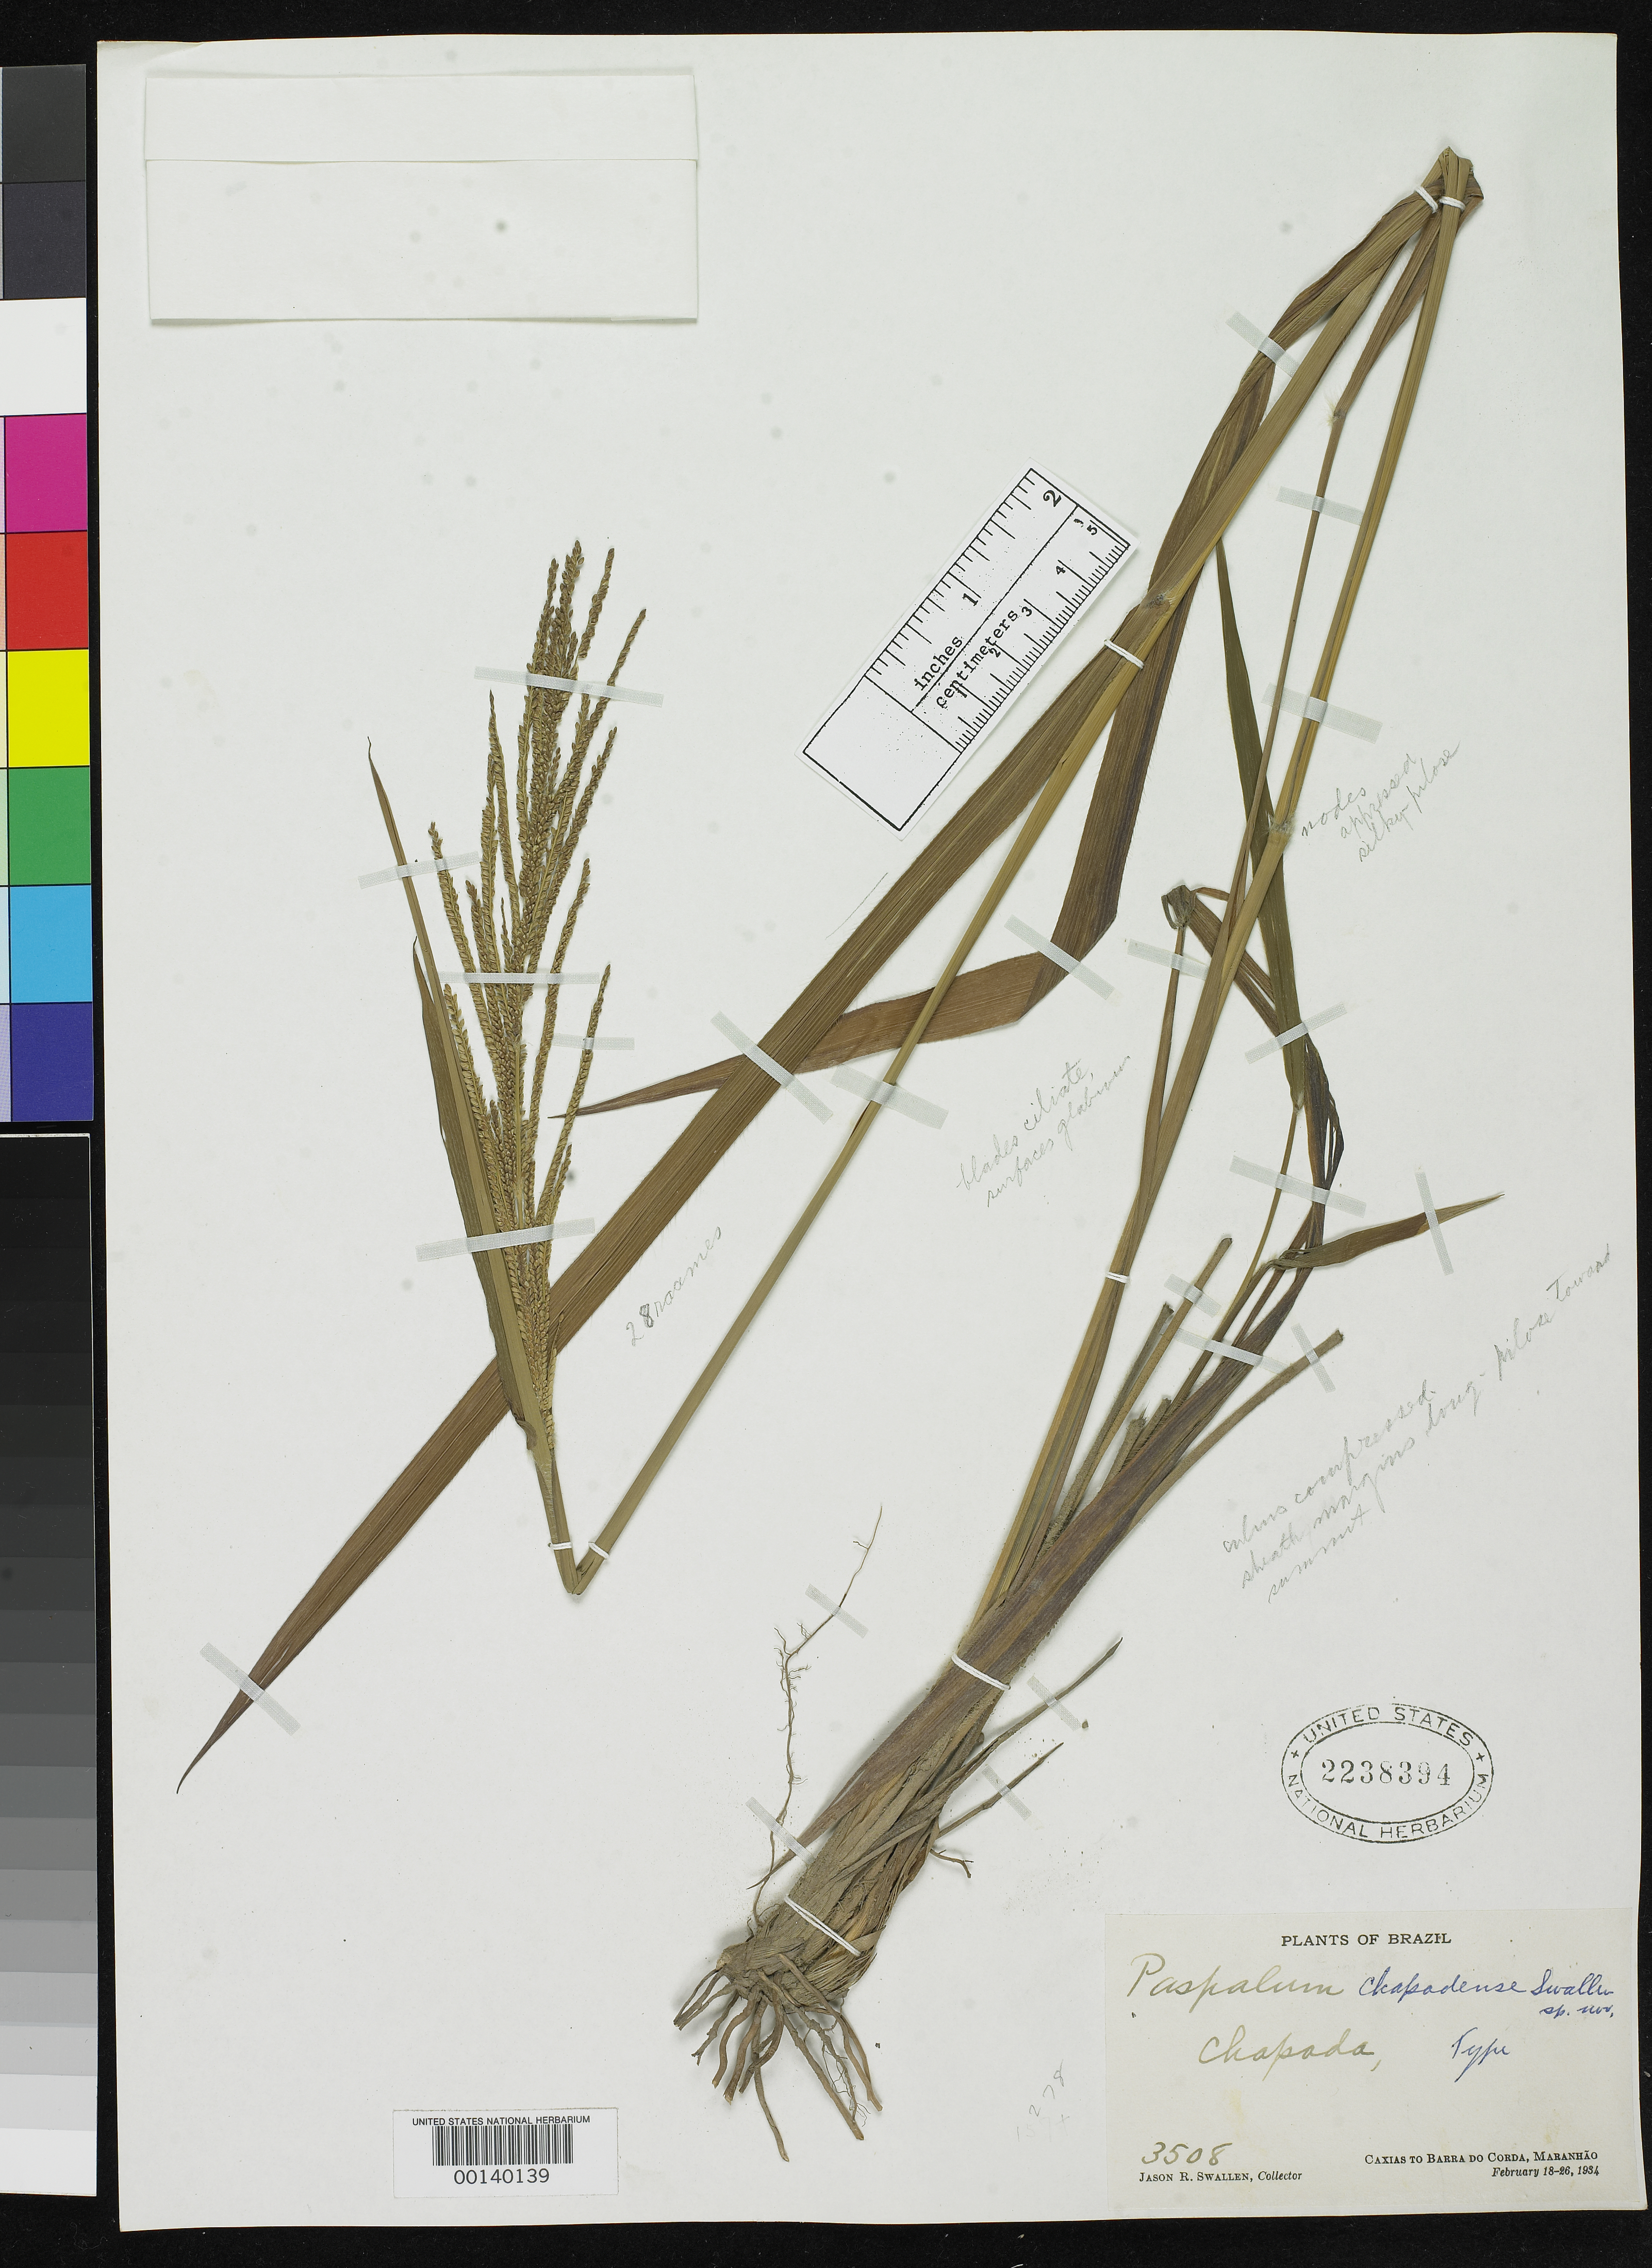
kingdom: Plantae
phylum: Tracheophyta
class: Liliopsida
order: Poales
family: Poaceae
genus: Paspalum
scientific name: Paspalum chapadense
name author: Swallen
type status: Holotype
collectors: J. R. Swallen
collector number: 3508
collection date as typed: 18 Feb 1934 to 26 Feb 1934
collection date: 1934-02-18/1934-02-26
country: Brazil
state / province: Maranhão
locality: Caxias to Barra do Corda.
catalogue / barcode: US 2238394